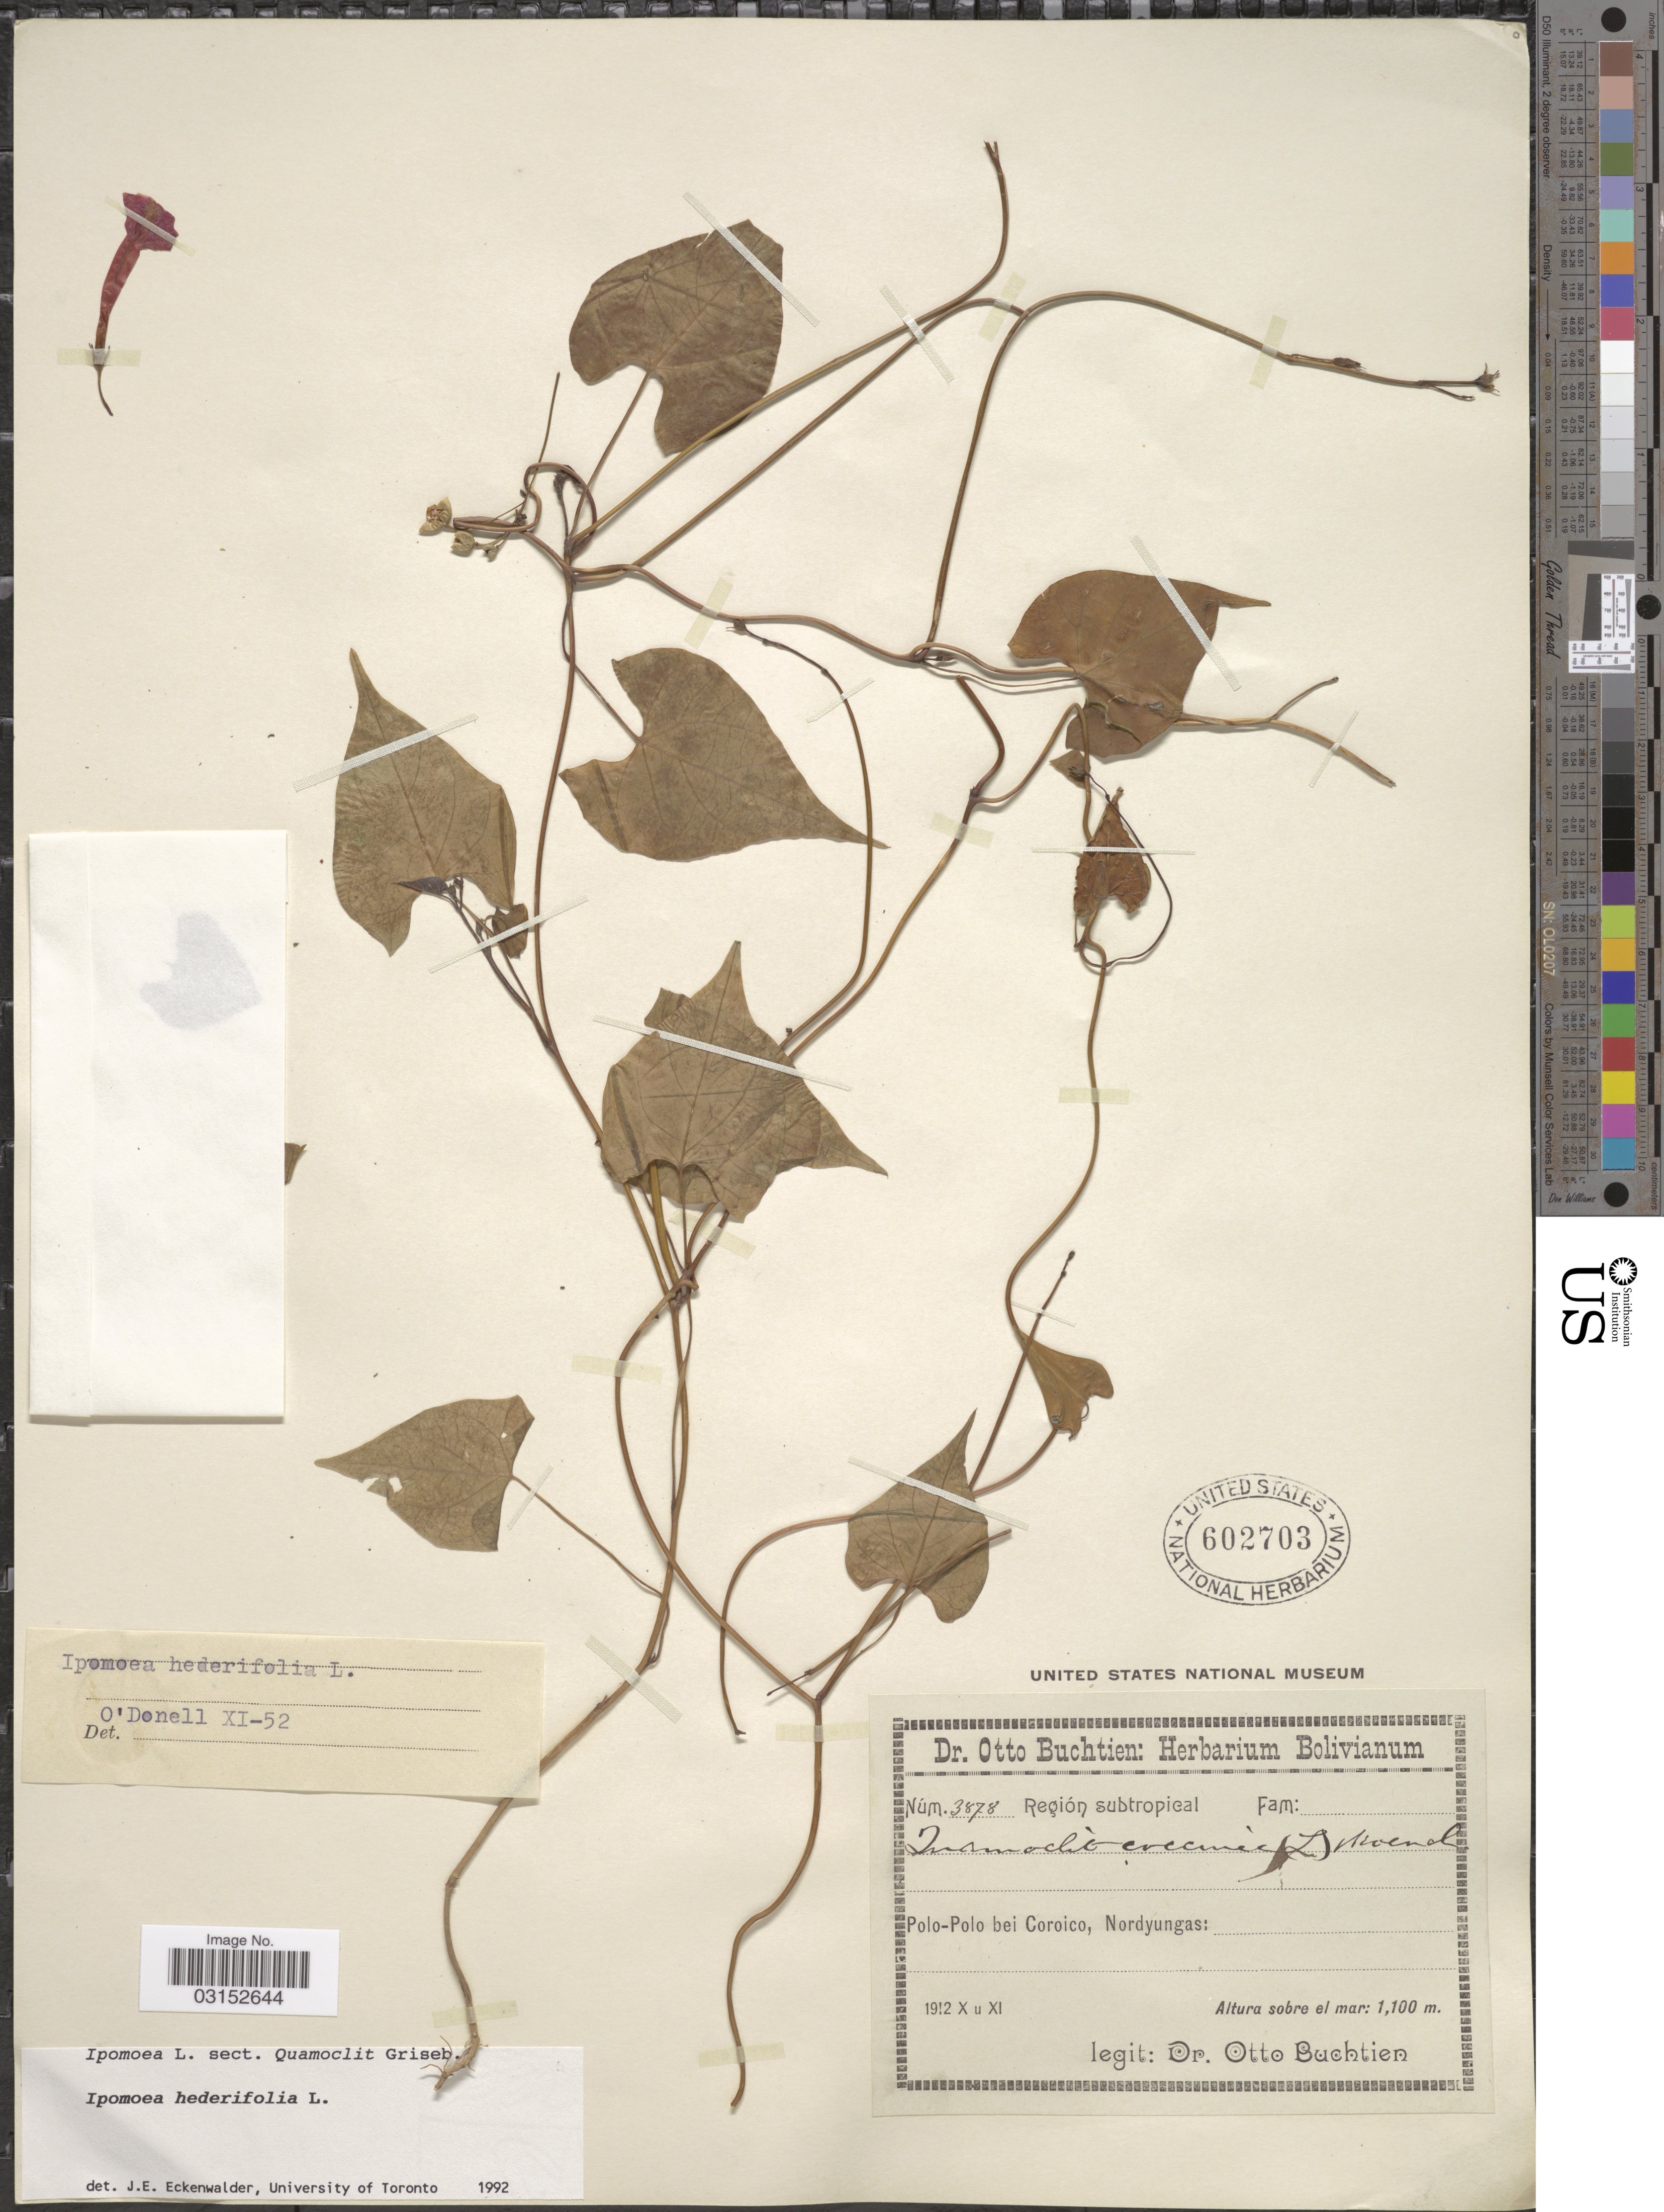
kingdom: Plantae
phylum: Tracheophyta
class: Magnoliopsida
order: Solanales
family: Convolvulaceae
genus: Ipomoea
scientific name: Ipomoea hederifolia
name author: L.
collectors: O. Buchtien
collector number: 3878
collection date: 1912-10/1912-11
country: Bolivia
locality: Región subtropical, Polo-Polo bei Coroico, Nordyungas.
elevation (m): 1100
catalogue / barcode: US 602703